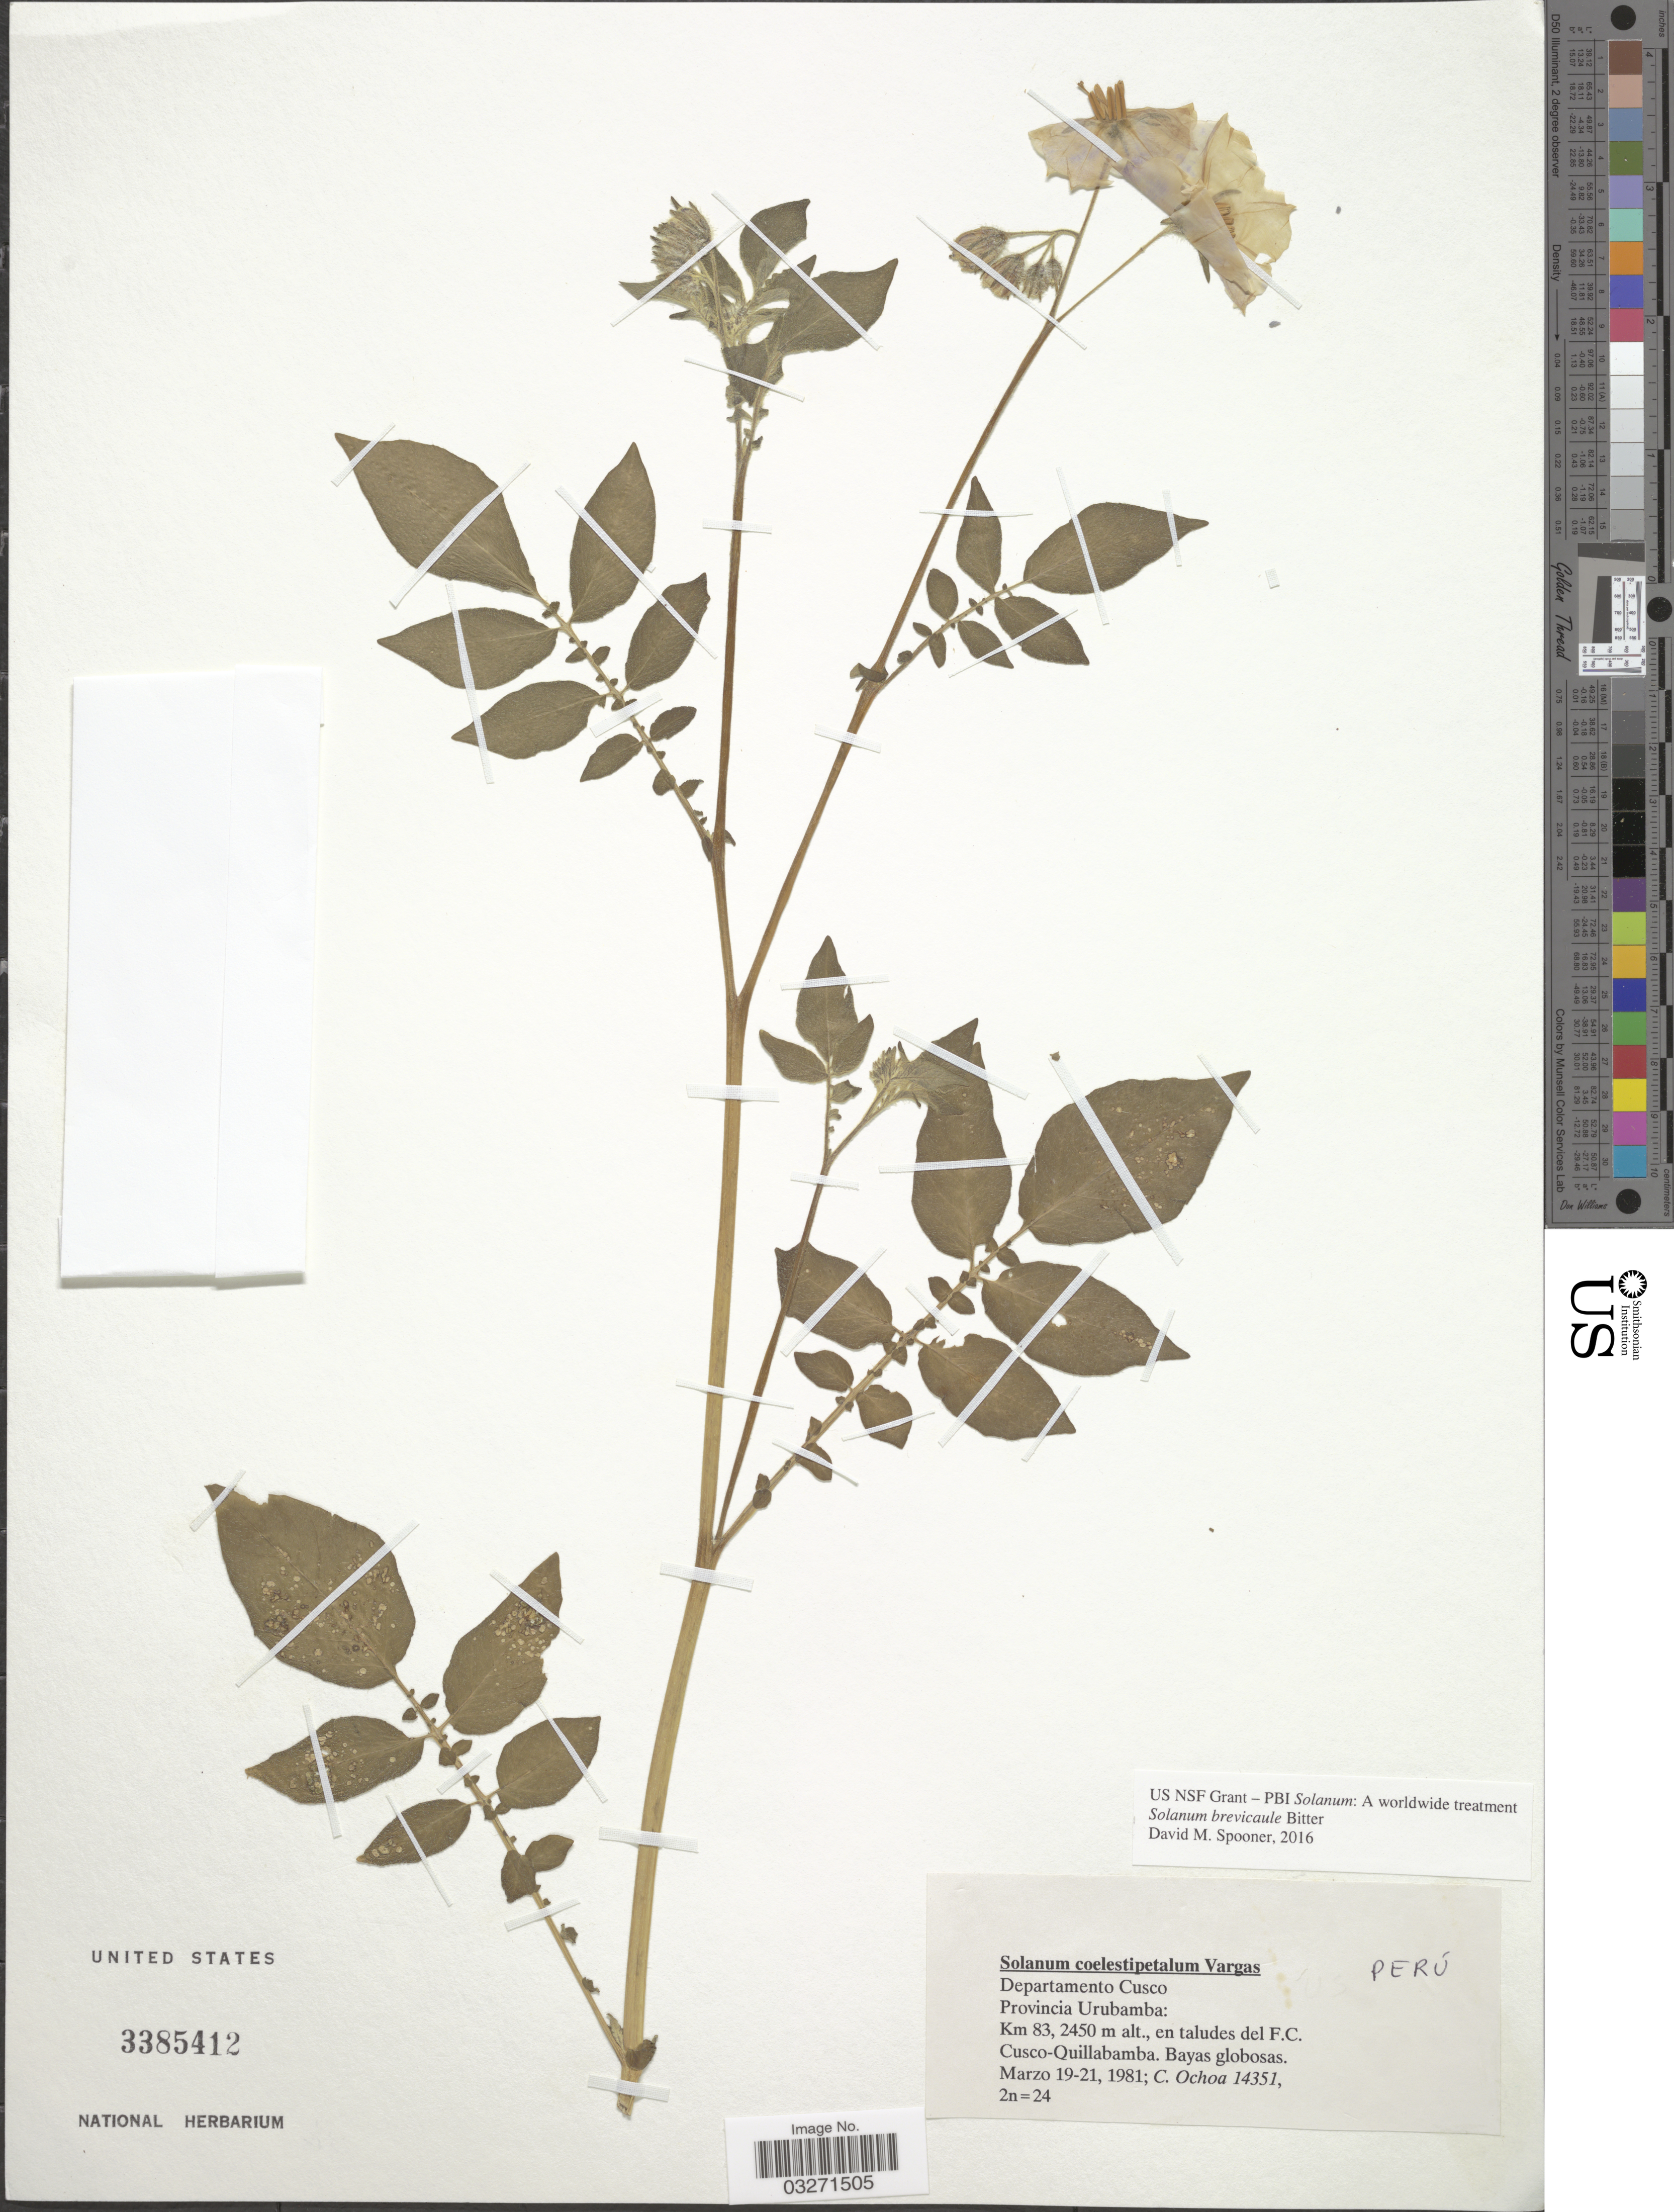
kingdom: Plantae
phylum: Tracheophyta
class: Magnoliopsida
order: Solanales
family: Solanaceae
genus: Solanum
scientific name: Solanum brevicaule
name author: Bitter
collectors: C. Ochoa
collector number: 14351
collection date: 1981-03-19/1981-03-21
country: Peru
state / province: Cusco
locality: Departamento Cusco. Provincia Urubamba: Km 83, en taludes del F.C. Cusco-Quillabamba. Bayas globosas.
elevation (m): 2450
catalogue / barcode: US 3385412